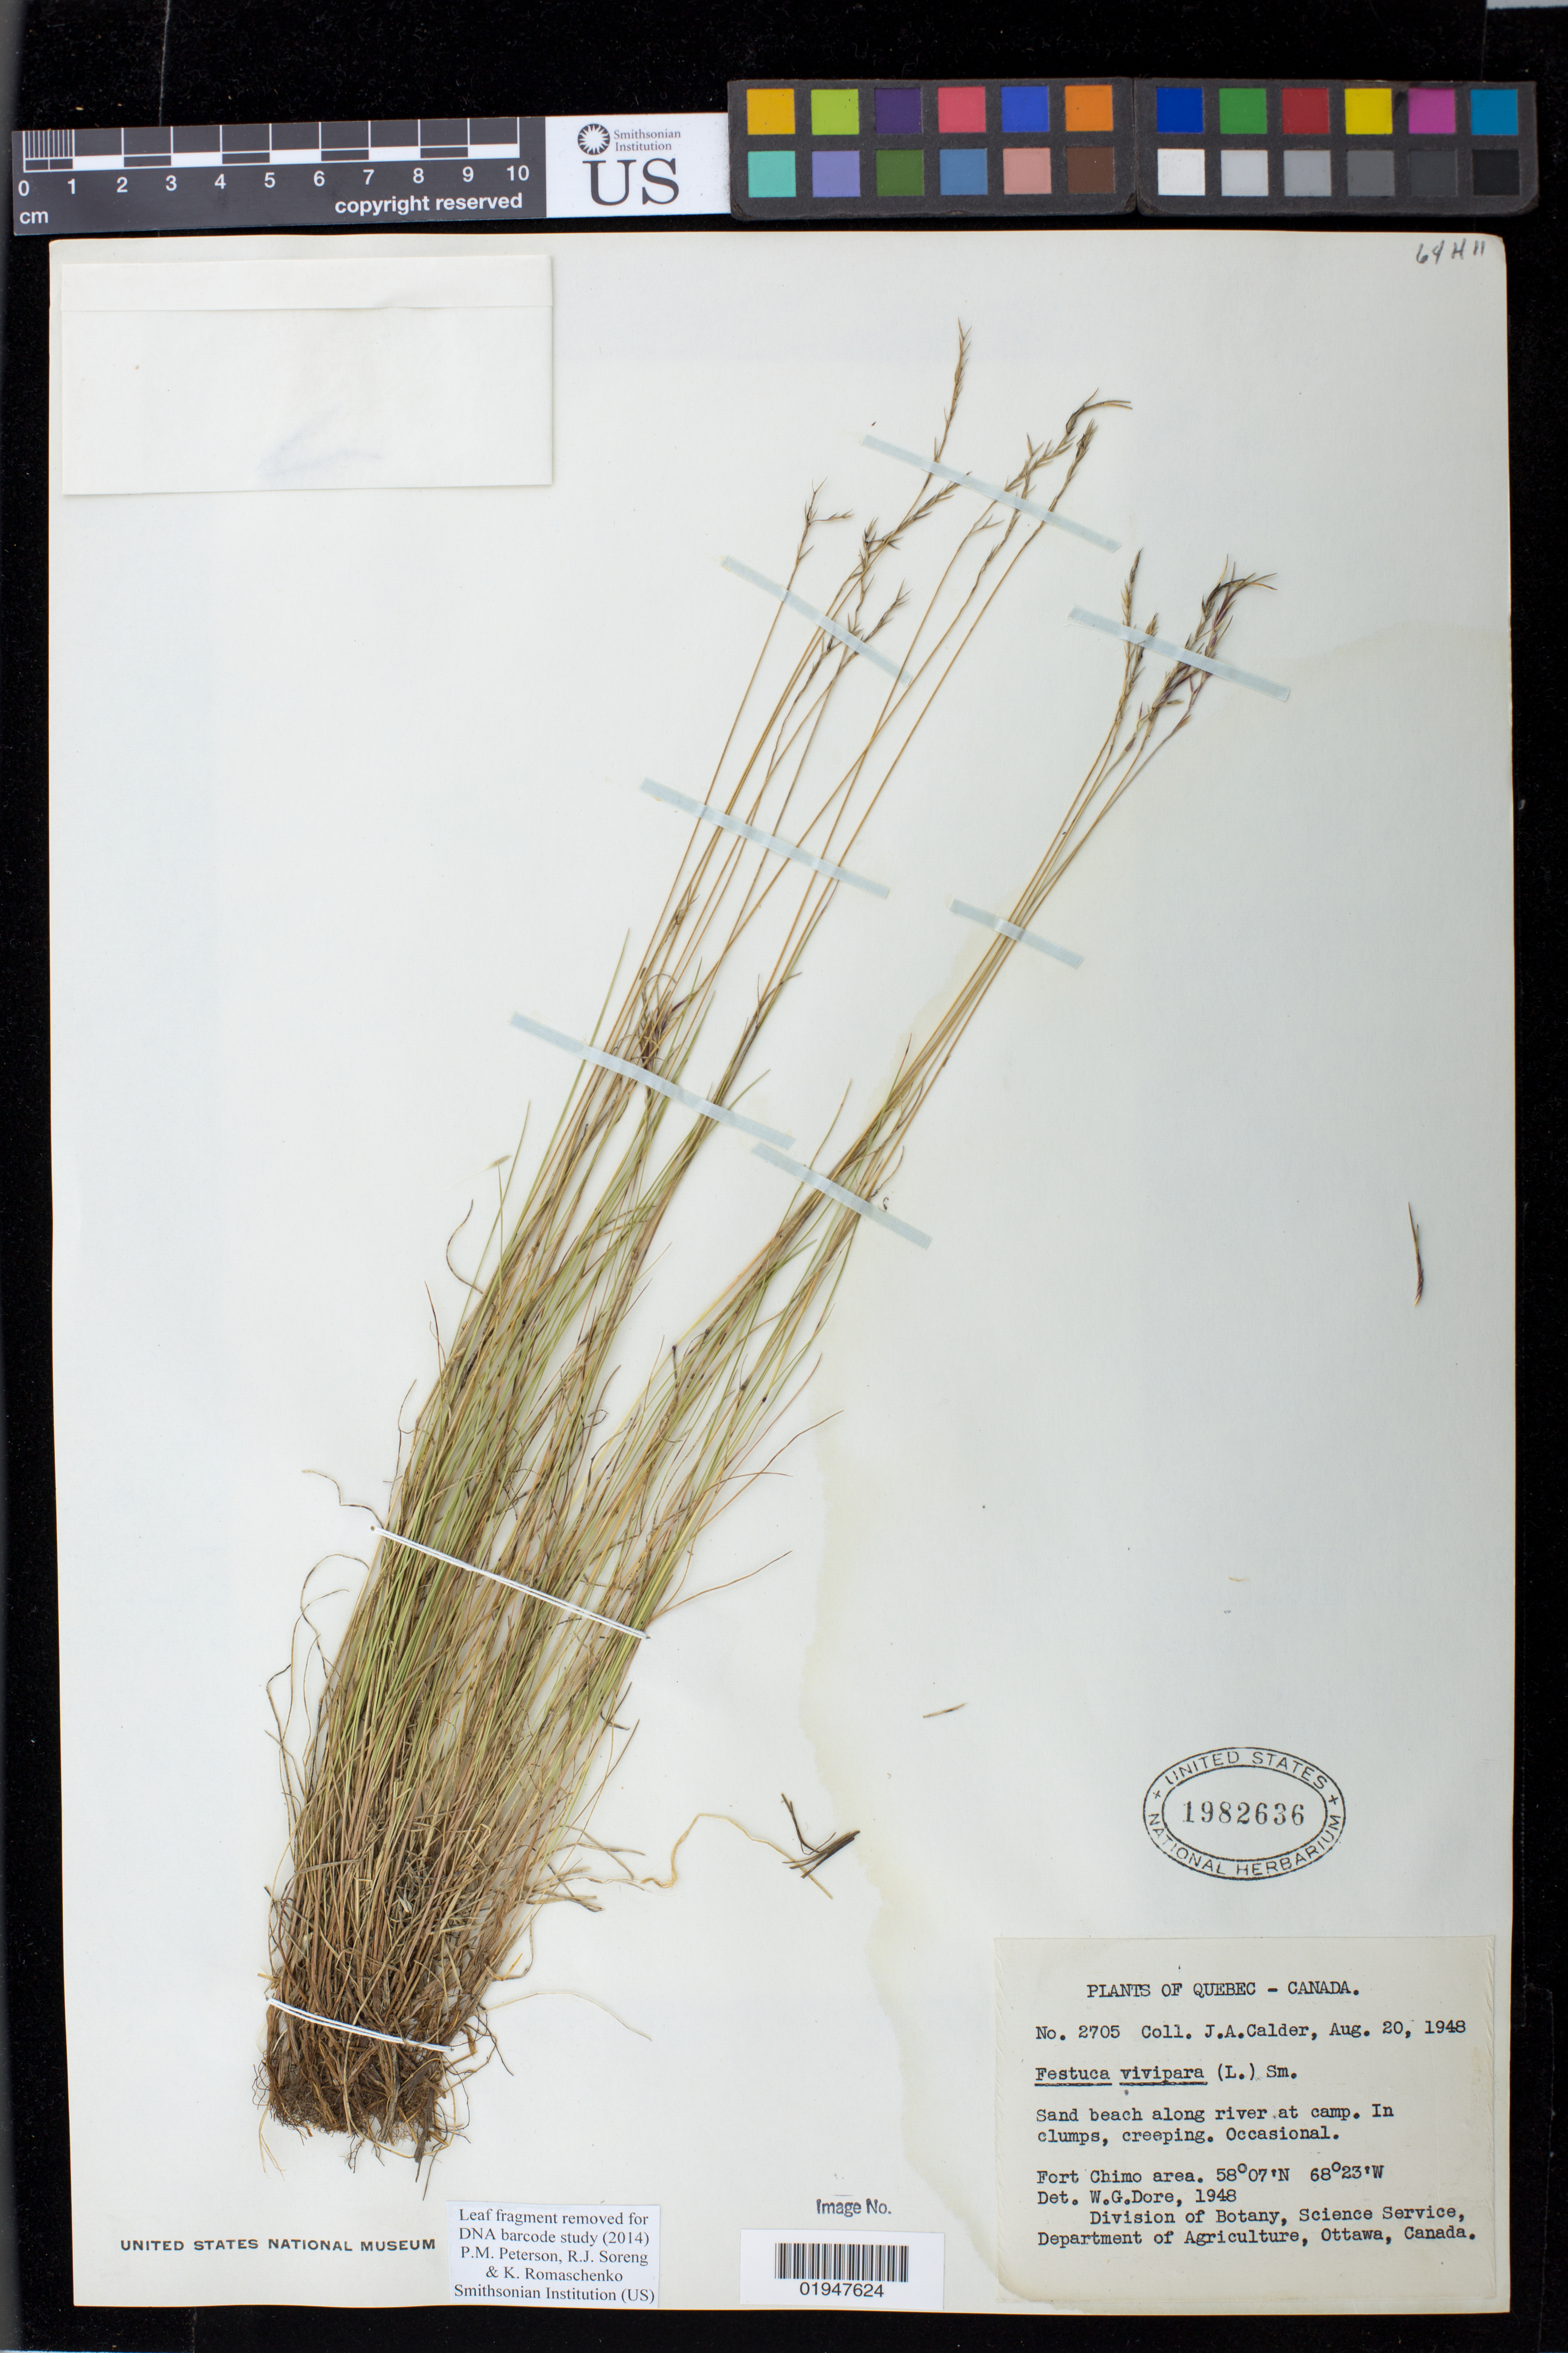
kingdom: Plantae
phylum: Tracheophyta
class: Liliopsida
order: Poales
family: Poaceae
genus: Festuca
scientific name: Festuca vivipara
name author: (L.) Sm.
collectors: J. A. Calder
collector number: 2705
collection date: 1948-08-30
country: Canada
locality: Fort Chimo area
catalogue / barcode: US 1982636